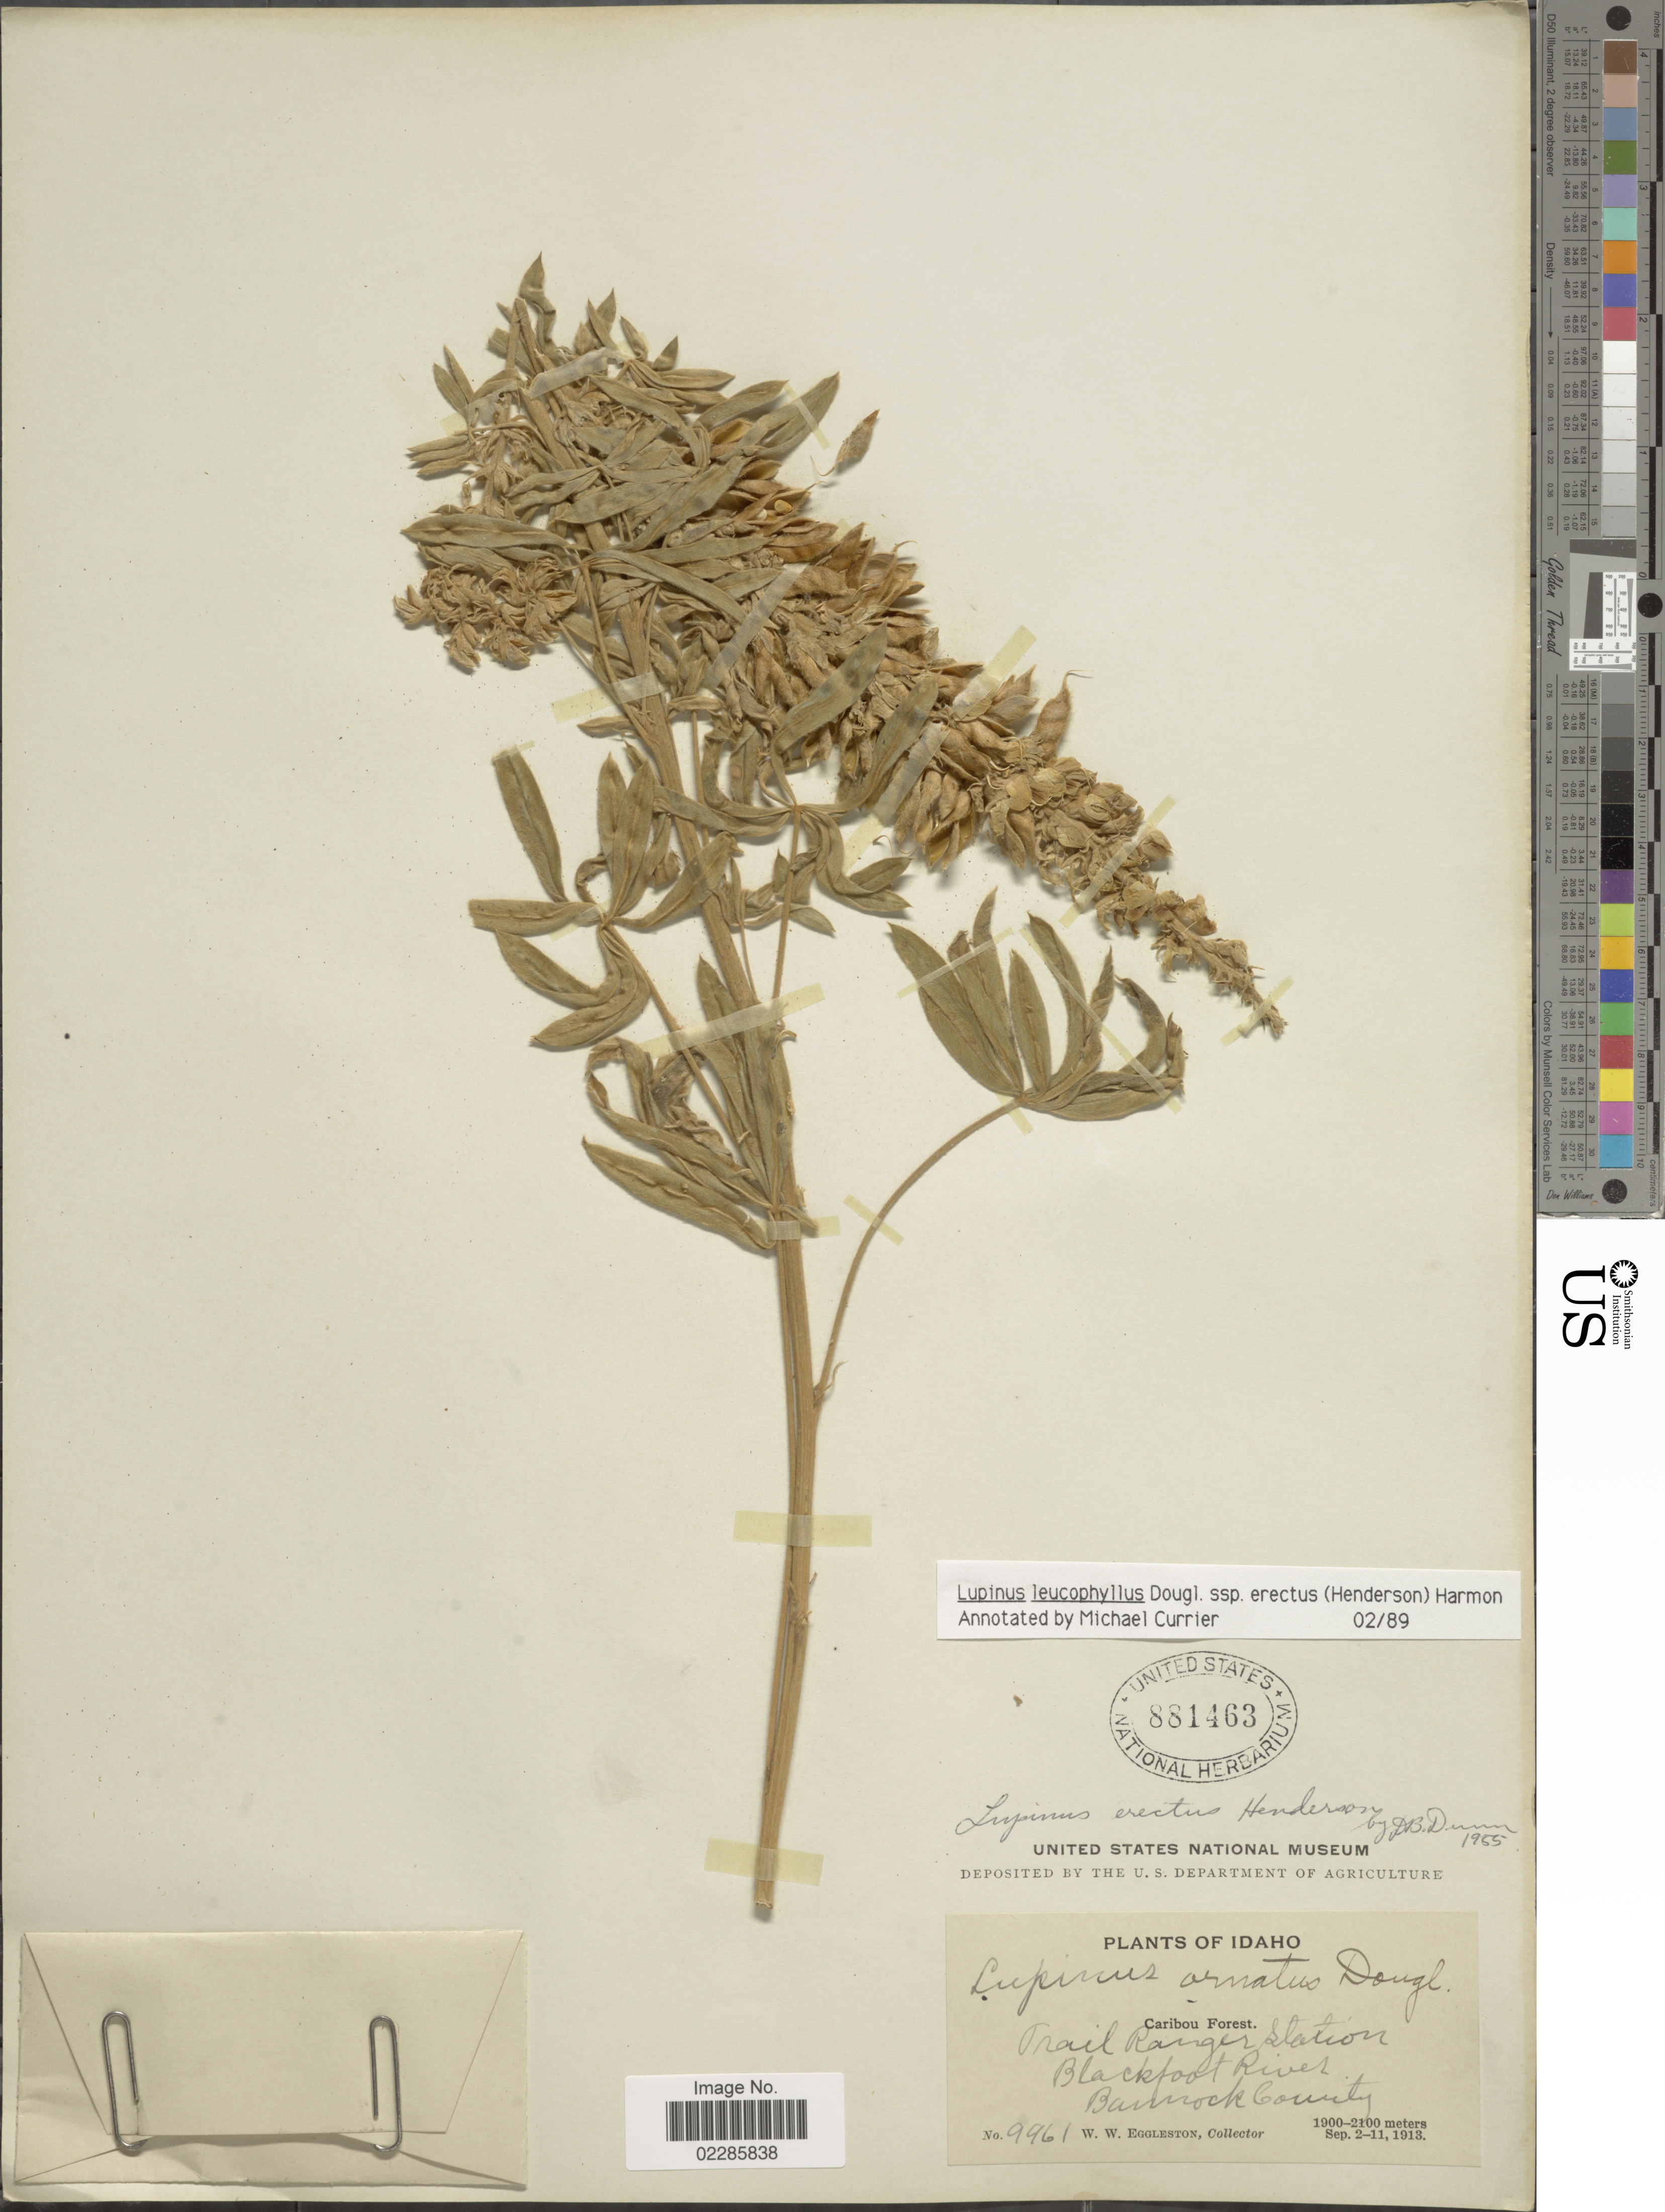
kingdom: Plantae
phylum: Tracheophyta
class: Magnoliopsida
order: Fabales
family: Fabaceae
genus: Lupinus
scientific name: Lupinus leucophyllus subsp. erectus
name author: (Douglass M.Hend.) Harmon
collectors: W. W. Eggleston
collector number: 9961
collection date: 1913-09-02/1913-09-11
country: United States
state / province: Idaho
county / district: Bannock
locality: Caribou Forest, Trail Ranger Station, Black foot River, Bannock County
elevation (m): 1900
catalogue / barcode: US 881463